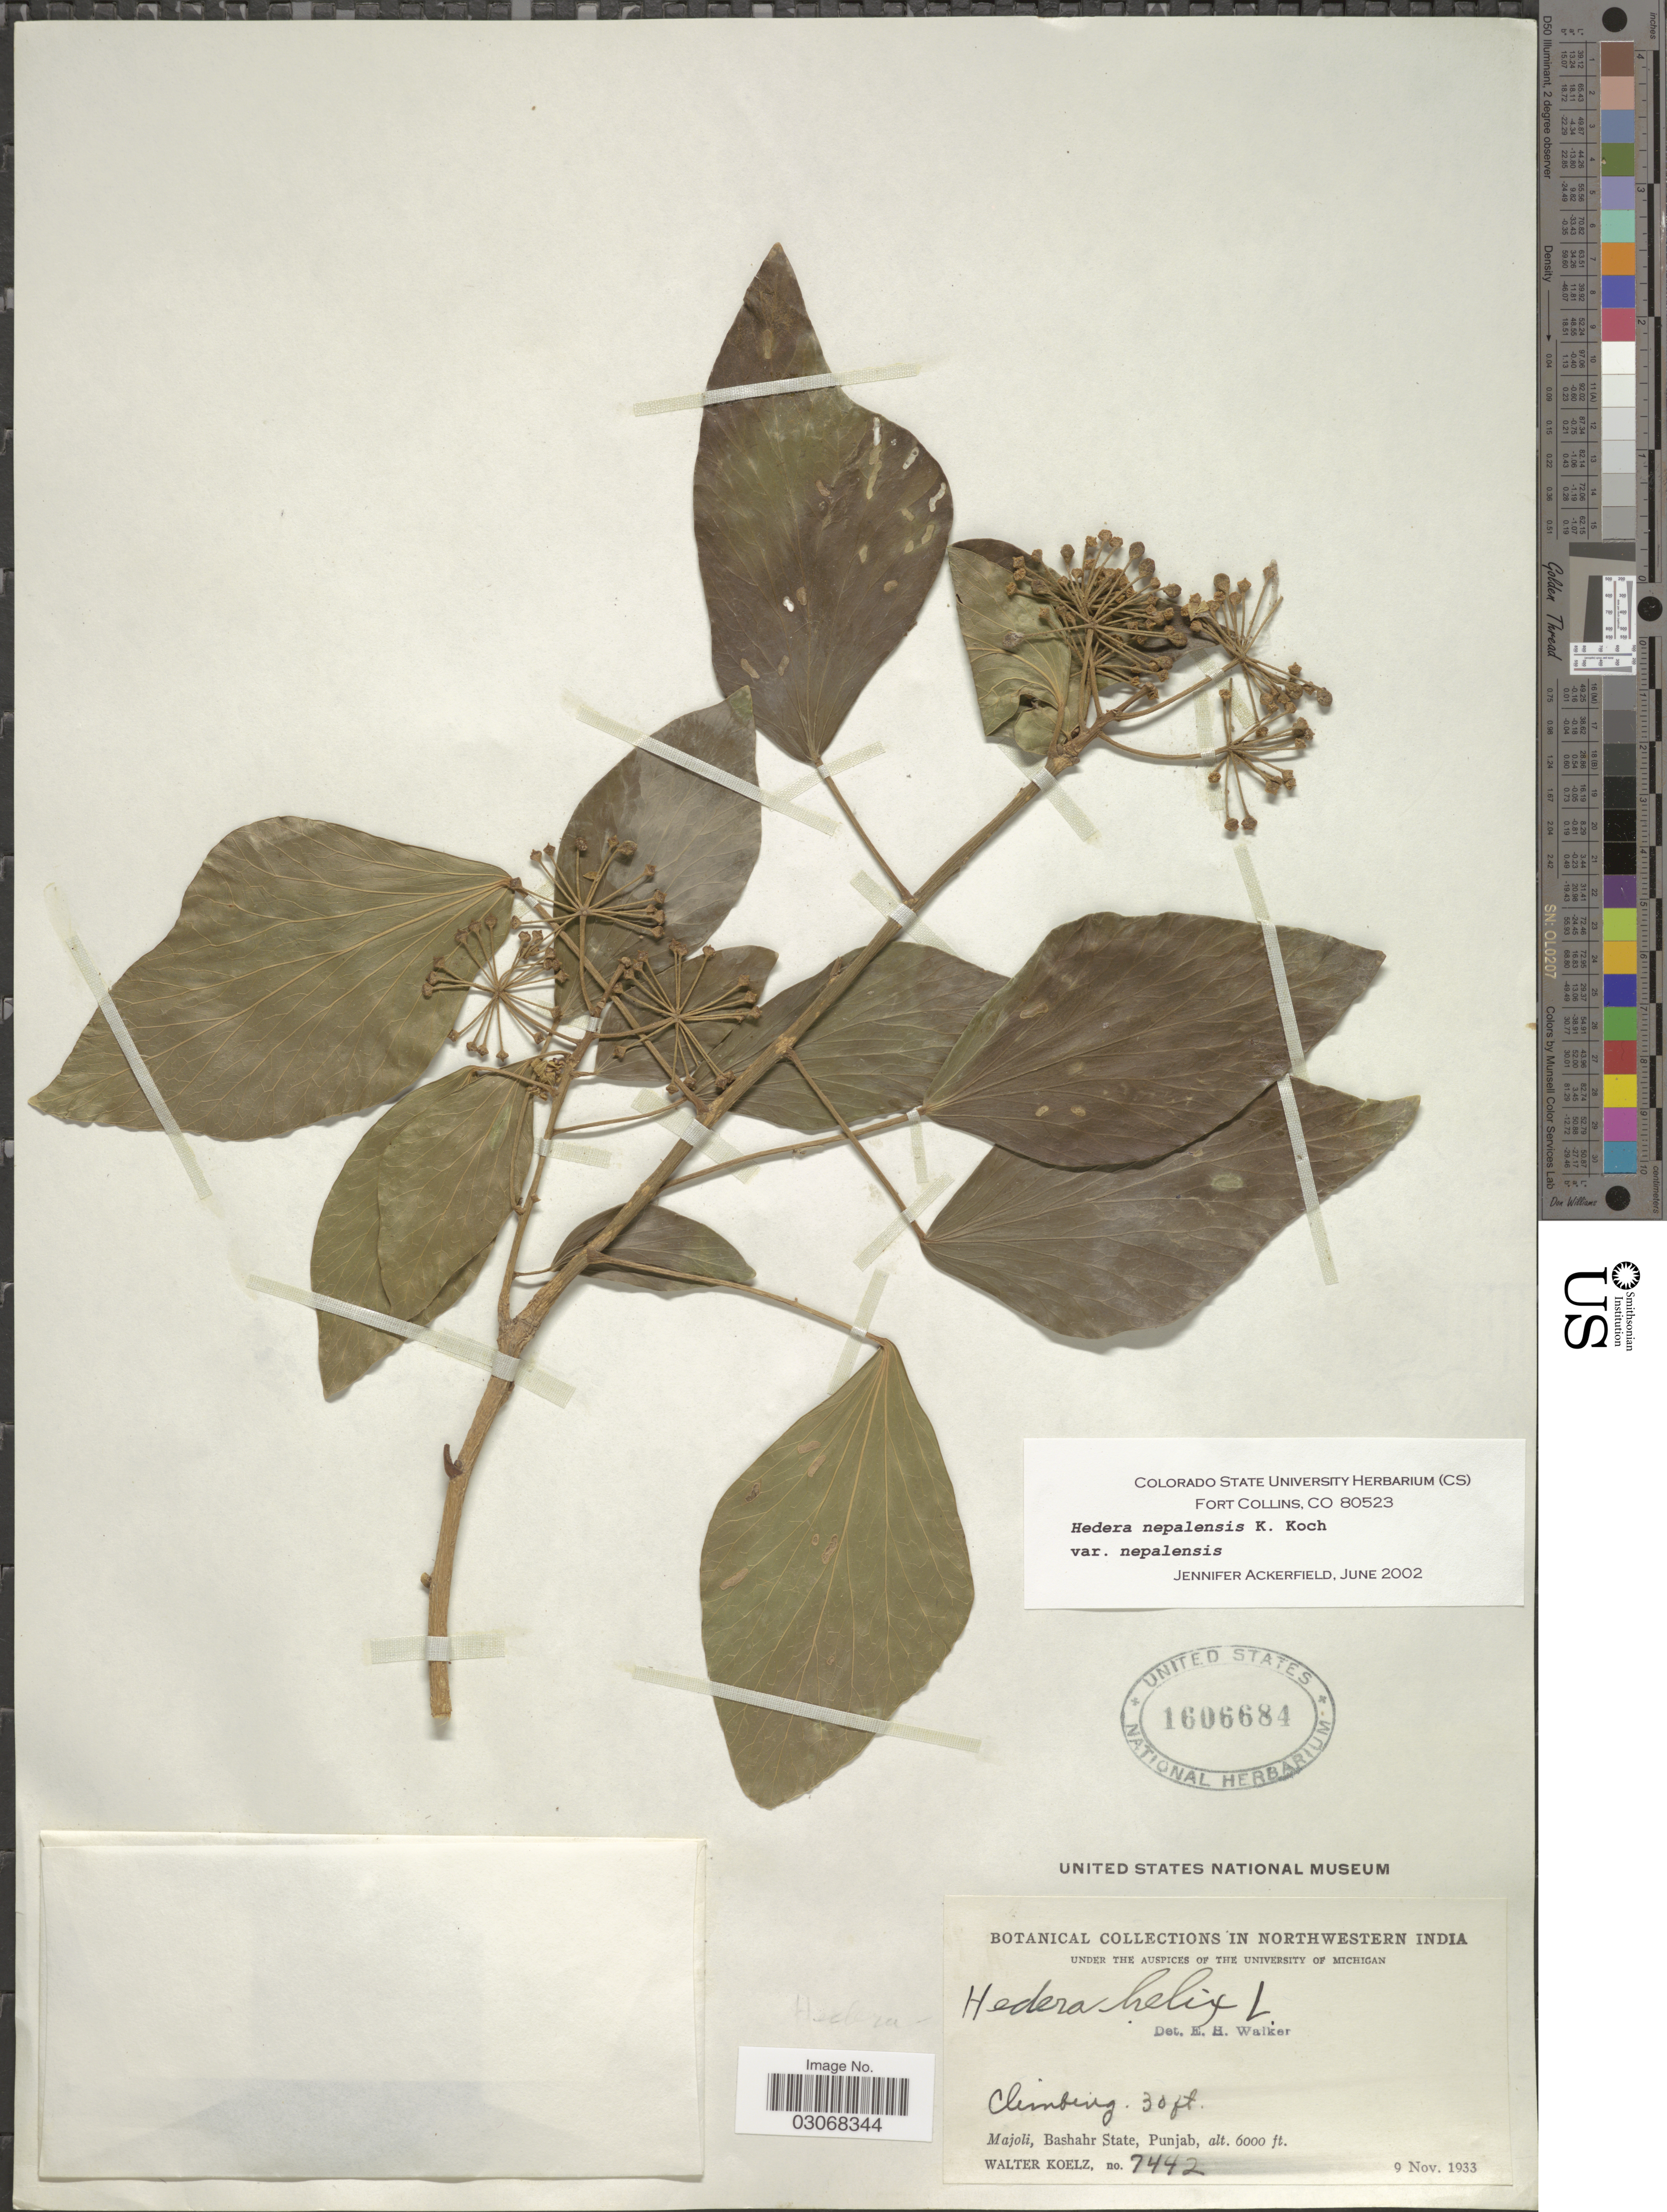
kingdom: Plantae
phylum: Tracheophyta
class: Magnoliopsida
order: Apiales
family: Araliaceae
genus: Hedera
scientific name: Hedera nepalensis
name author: K. Koch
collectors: W. N. Koelz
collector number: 7442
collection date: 1933-11-09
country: India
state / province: Punjab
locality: Northwestern India. Majoli, Bashahr State.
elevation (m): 1829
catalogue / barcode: US 1606684